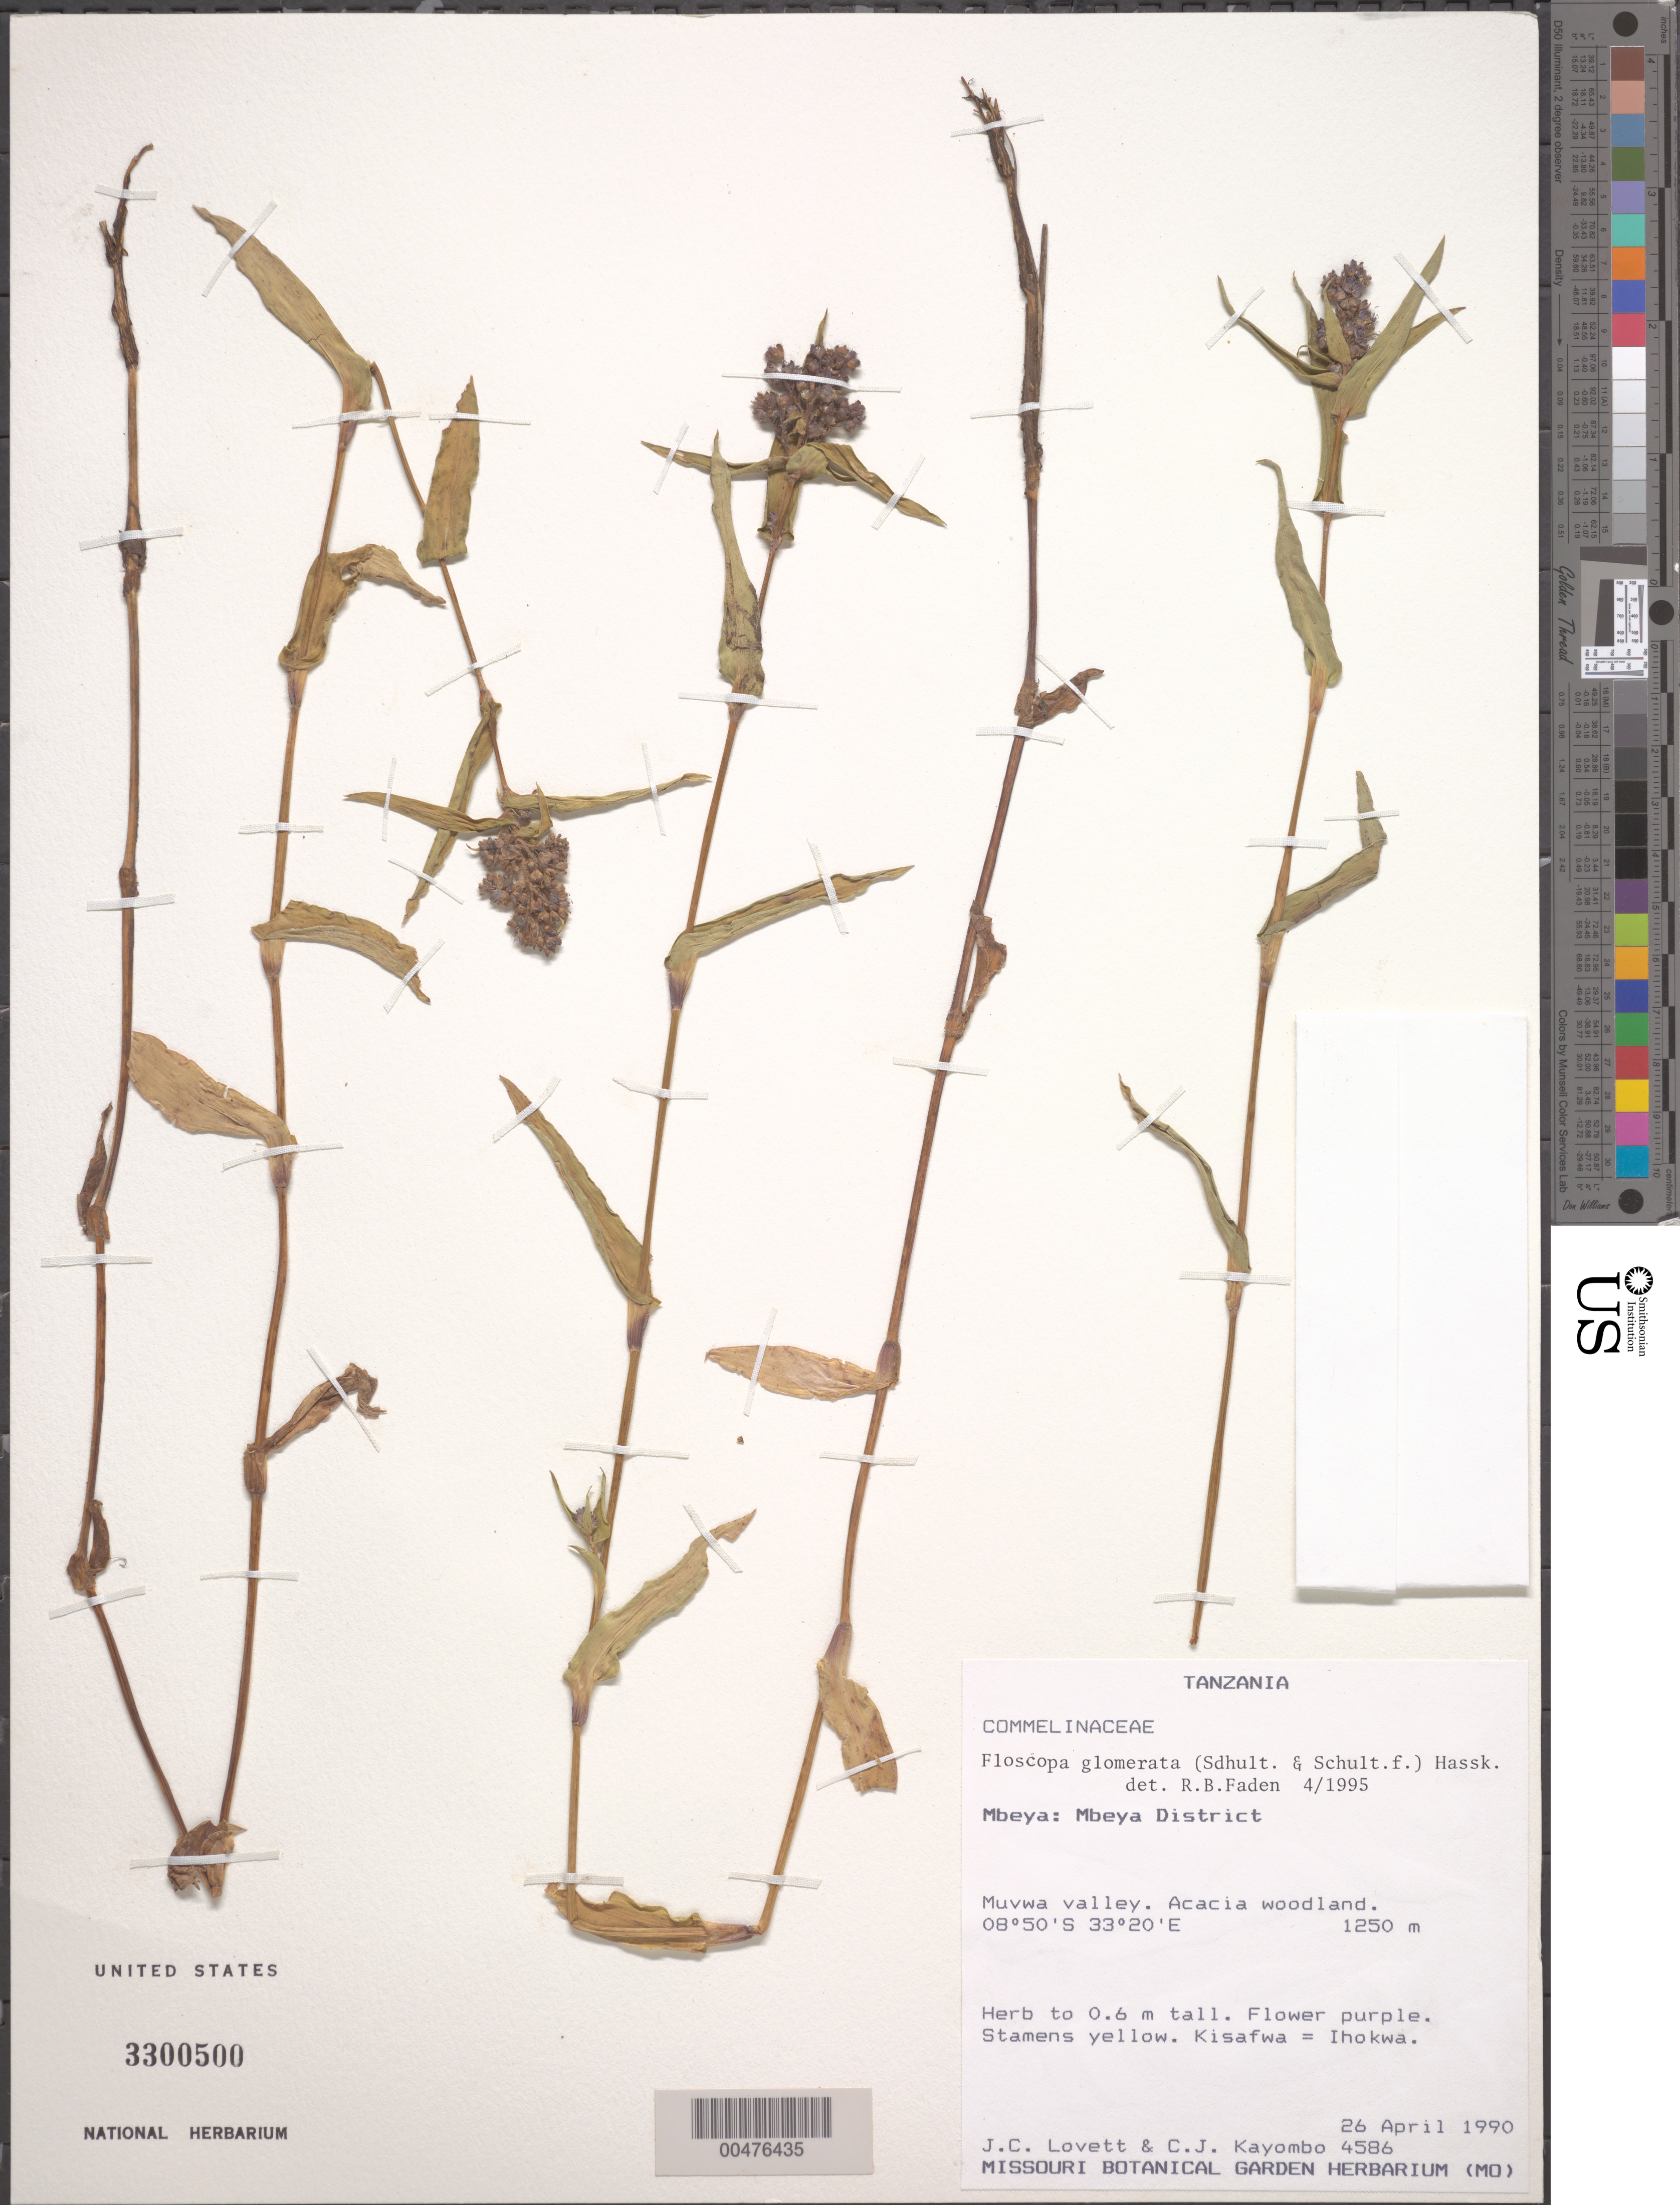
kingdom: Plantae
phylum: Tracheophyta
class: Liliopsida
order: Commelinales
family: Commelinaceae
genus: Floscopa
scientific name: Floscopa glomerata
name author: (Willd. ex Schult. & Schult. f.) Hassk.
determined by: Faden, Robert B., (US), Smithsonian Institution - National Museum of Natural History (UNITED STATES)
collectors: P. Lovett & C. J. Kayombo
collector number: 4586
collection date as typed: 26 Apr 1990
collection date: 1990-04-26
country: Tanzania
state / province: Mbeya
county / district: Mbeya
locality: Muvwa valley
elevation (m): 1250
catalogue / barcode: US 3300500